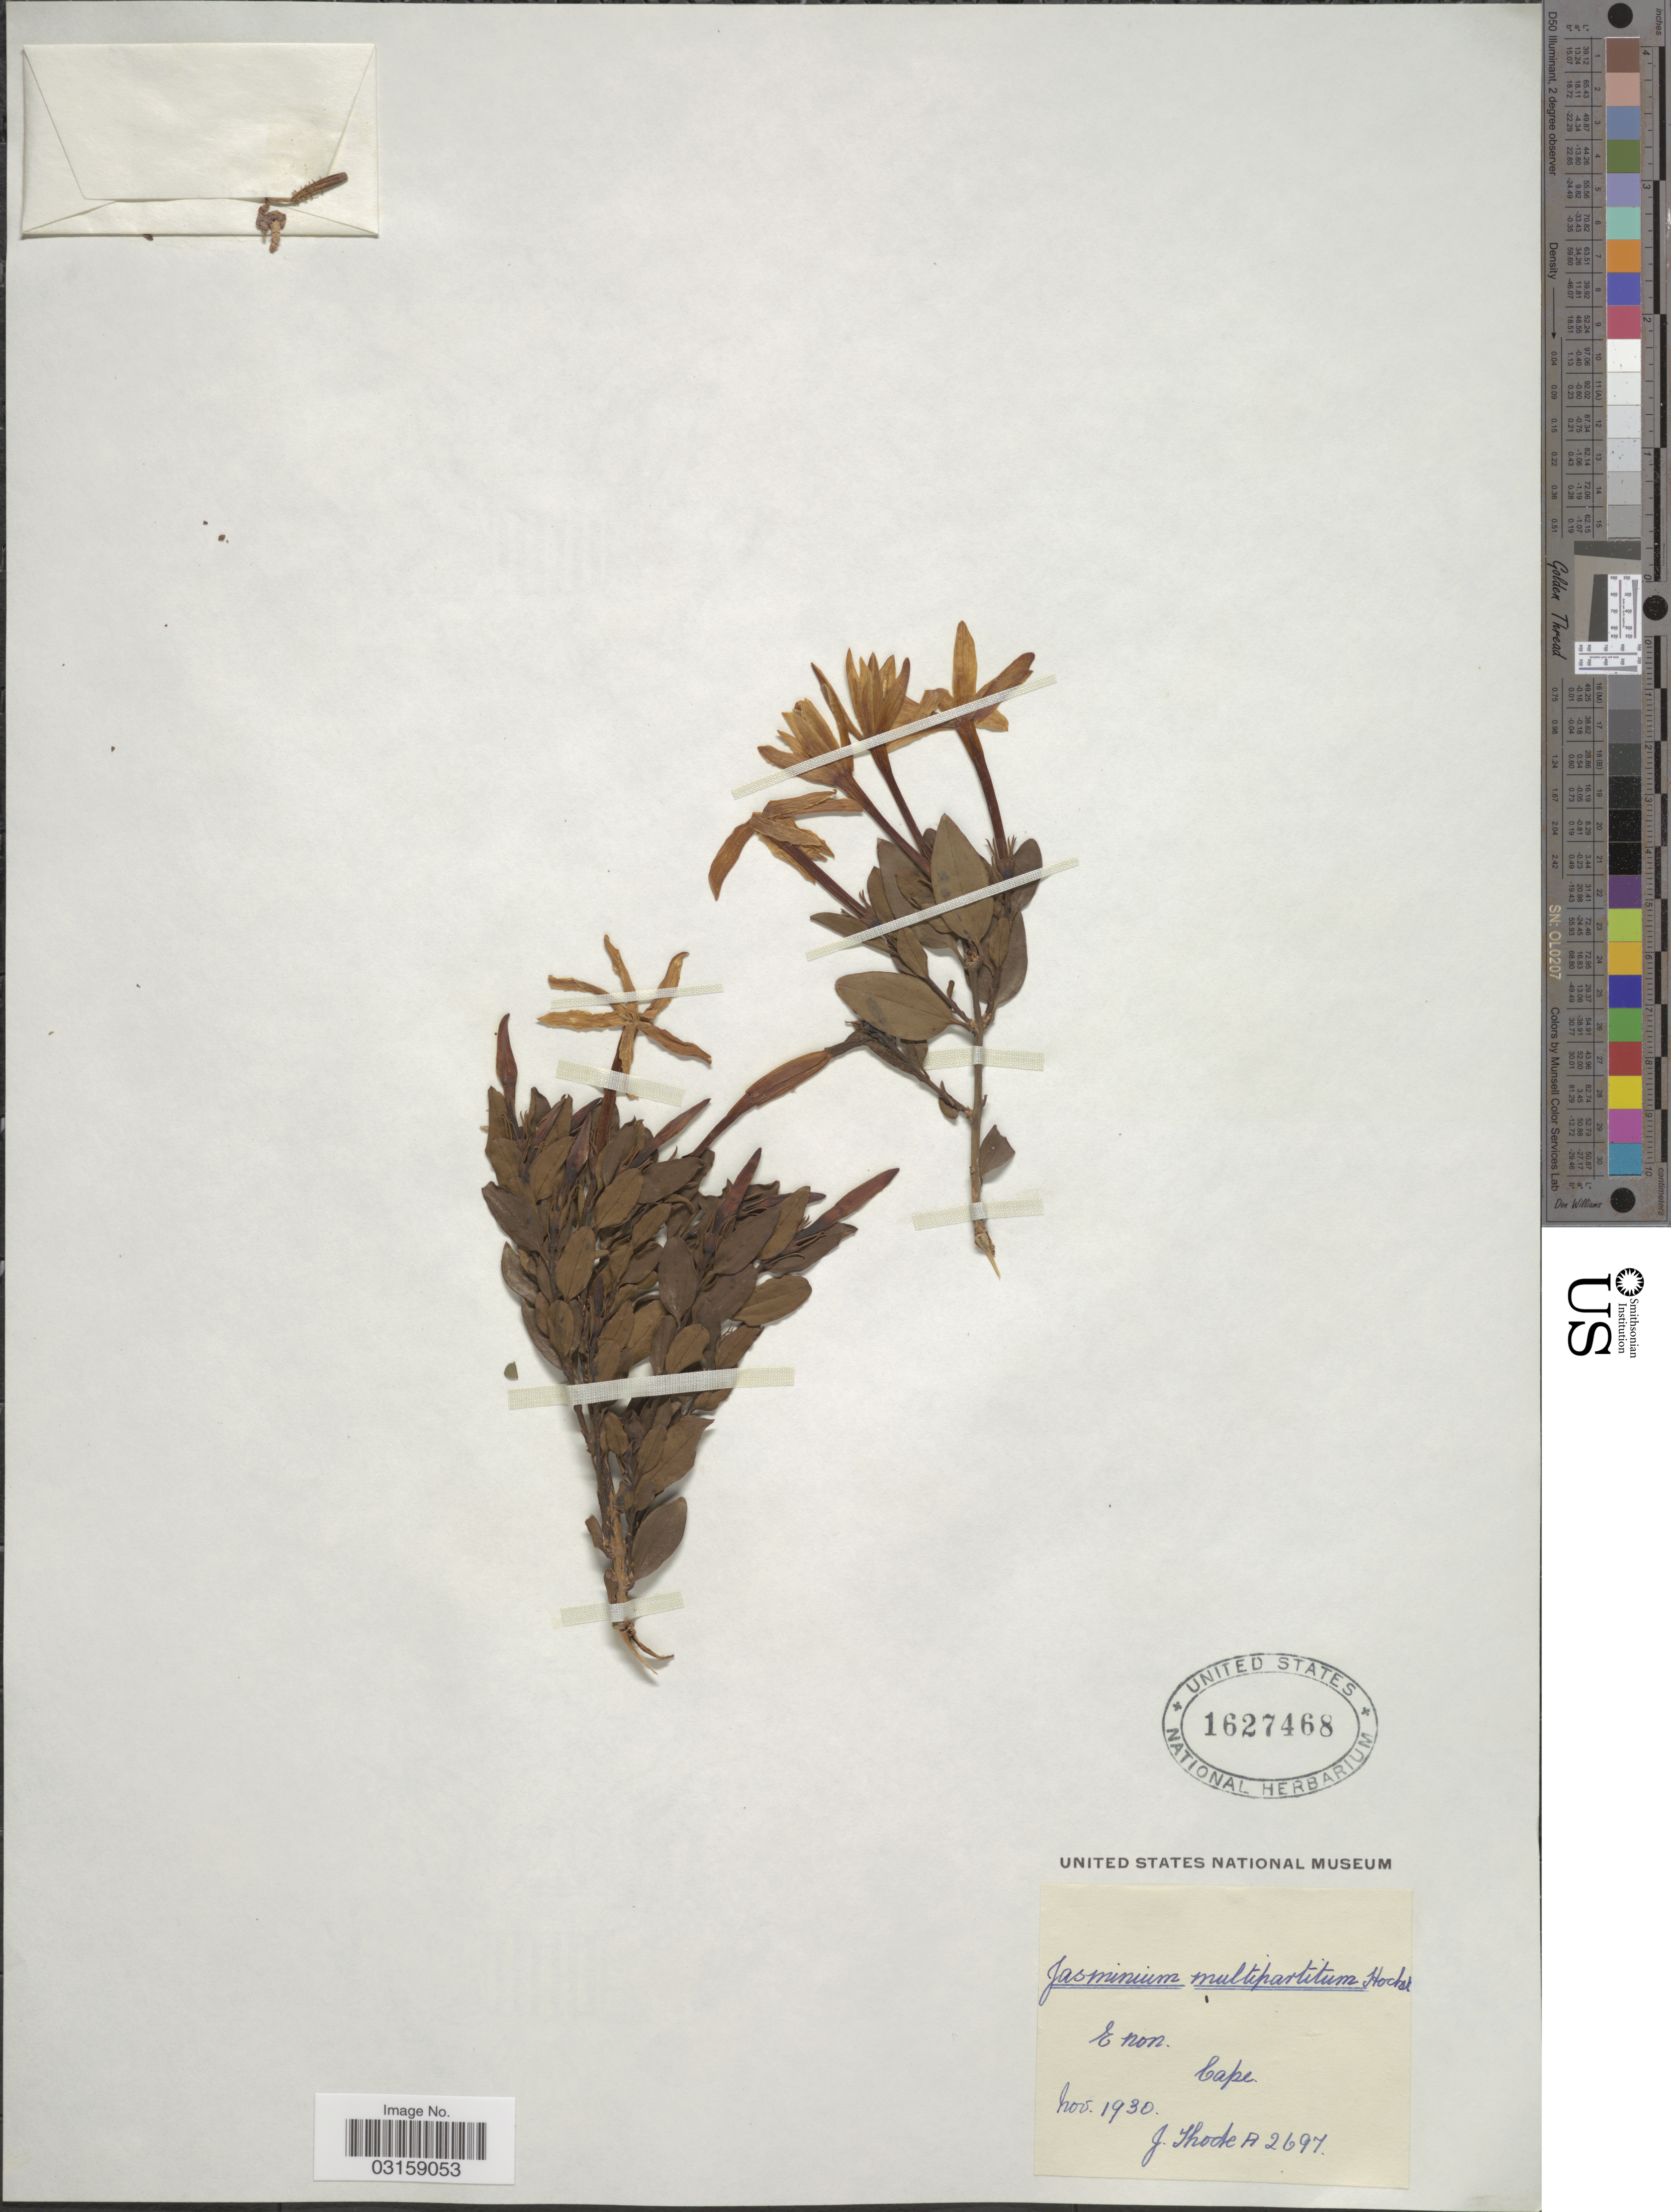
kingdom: Plantae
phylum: Tracheophyta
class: Magnoliopsida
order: Lamiales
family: Oleaceae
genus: Jasminum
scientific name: Jasminum multipartitum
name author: Hochst.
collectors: J. Thode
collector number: A2697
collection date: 1930-11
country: South Africa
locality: E non. [unsure placement] Cape.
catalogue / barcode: US 1627468